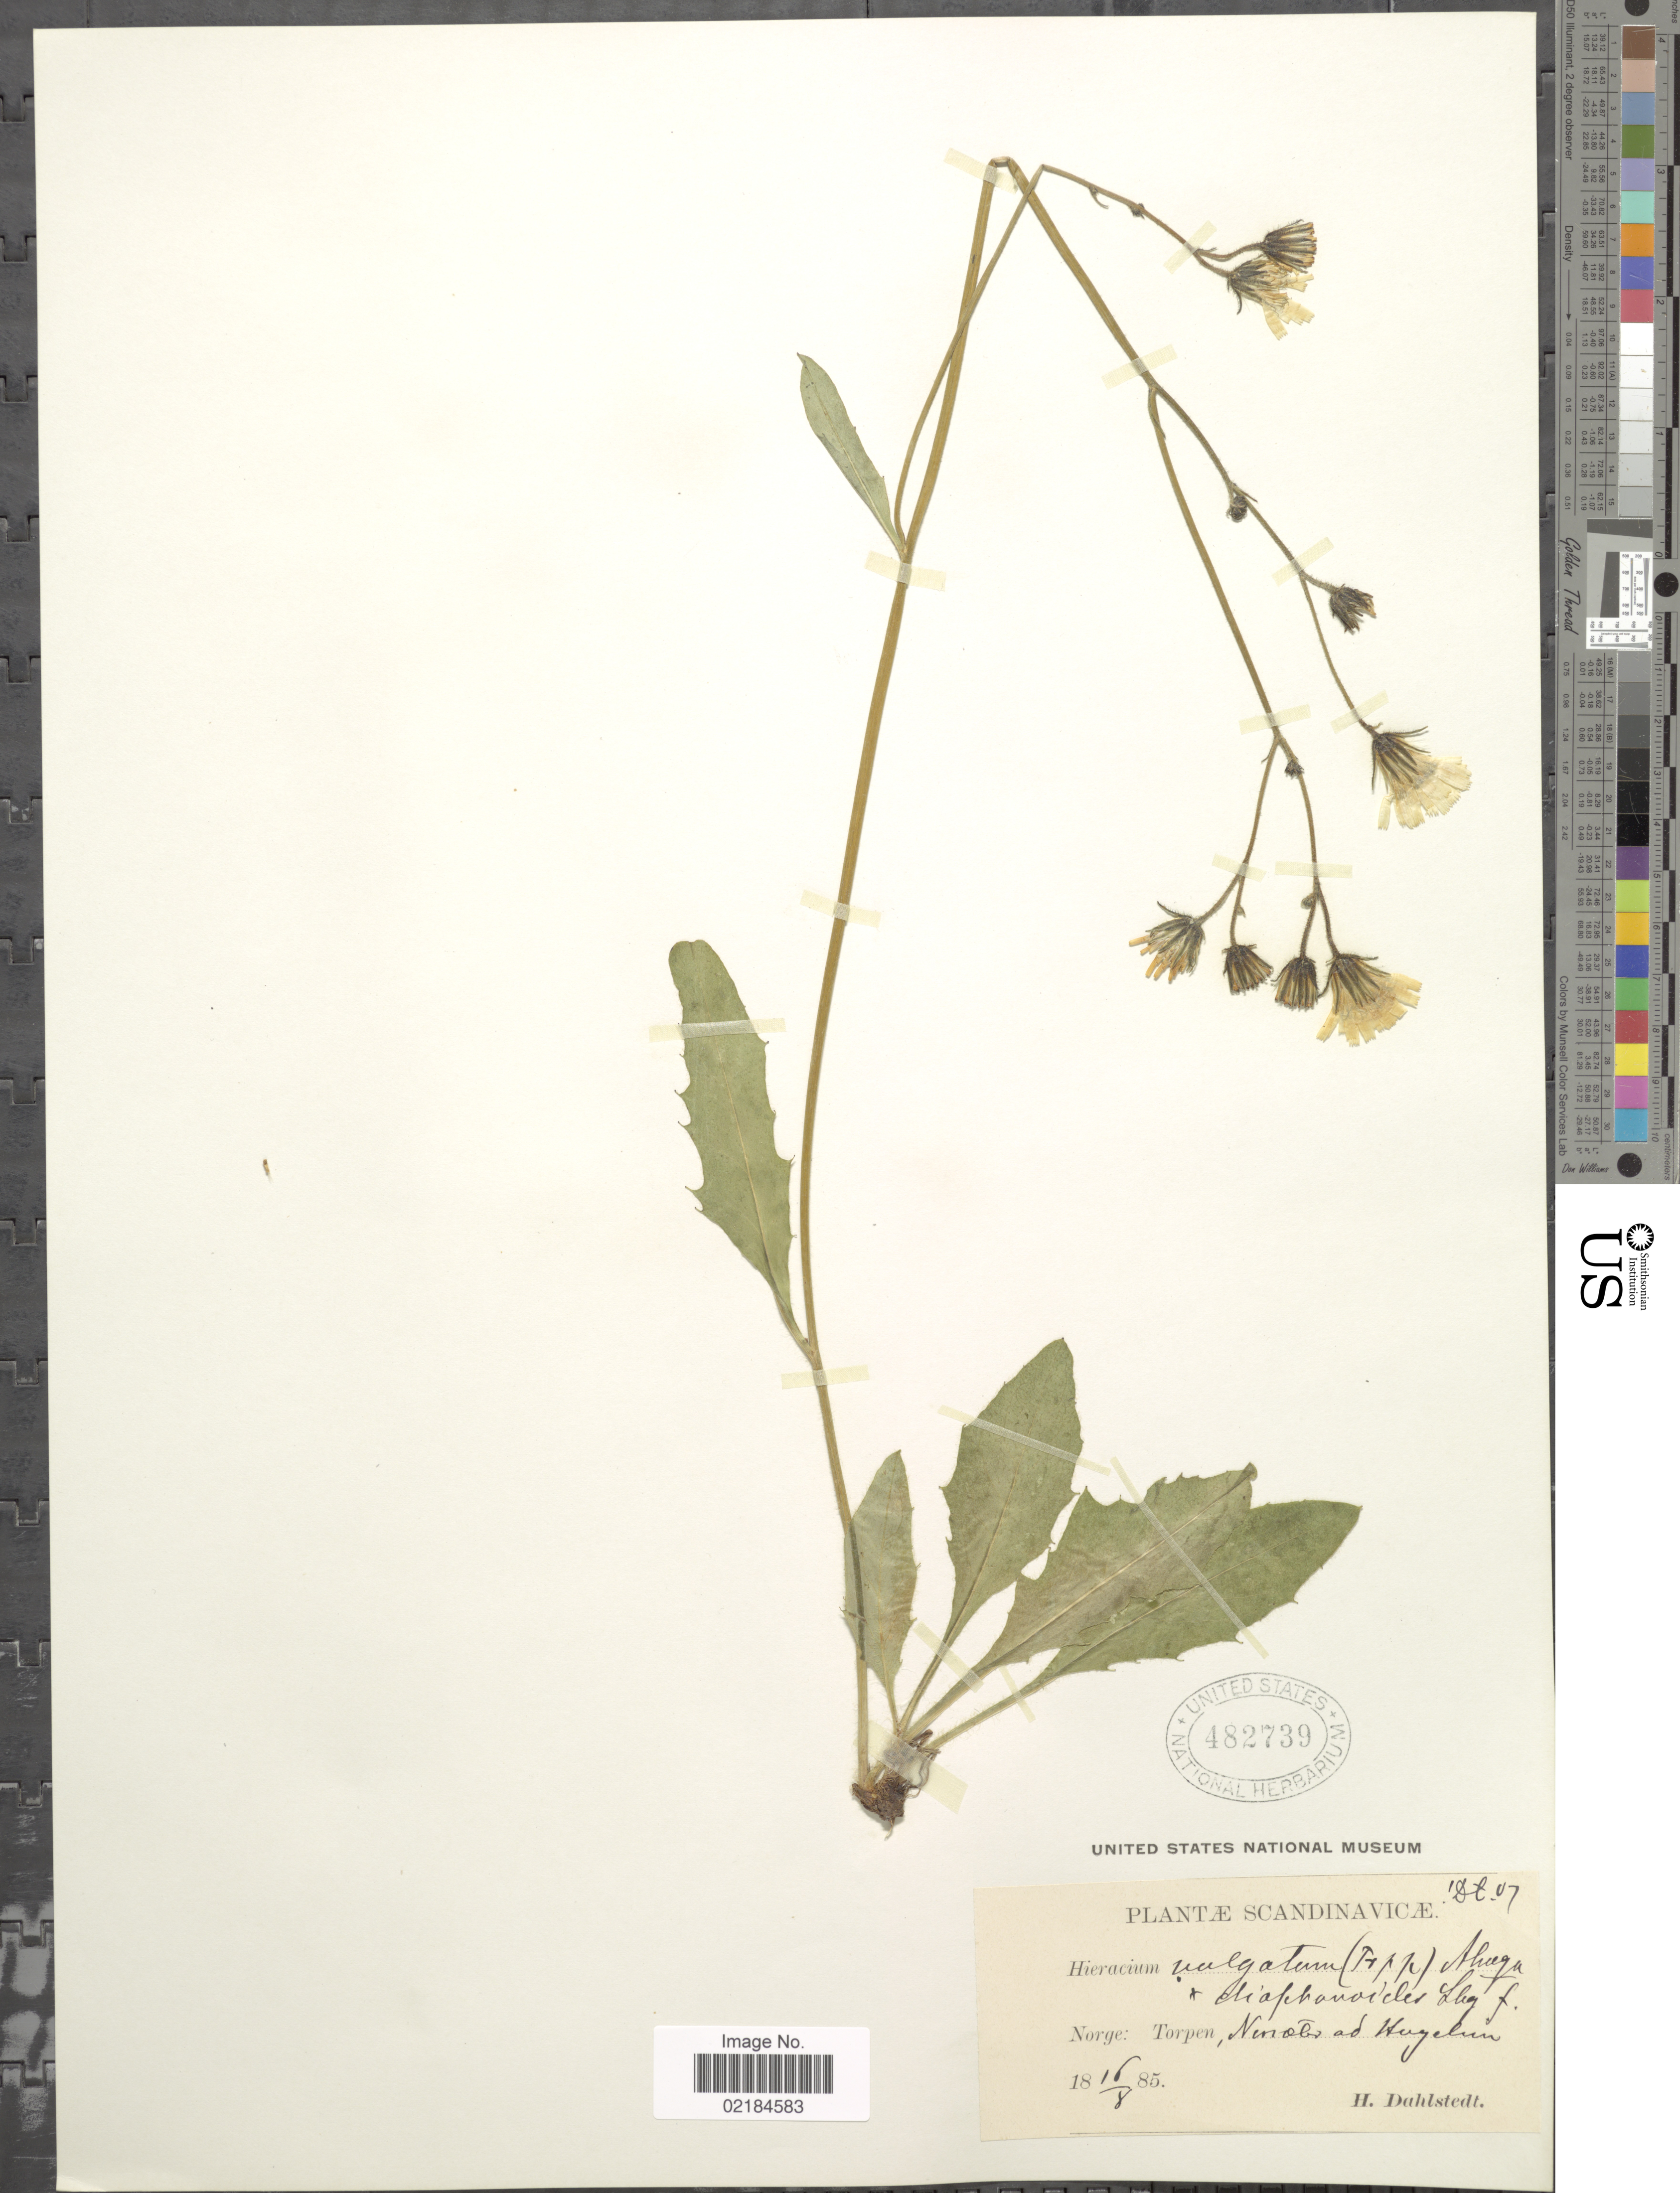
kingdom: Plantae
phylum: Tracheophyta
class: Magnoliopsida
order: Asterales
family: Asteraceae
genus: Hieracium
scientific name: Hieracium lachenalii subsp. cruenifolium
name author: (Dahlst. & Lübeck) Zahn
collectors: H. G. Dahlstedt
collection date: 1885-08-16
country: Norway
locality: Scandinavicae, Norge: Torpen,. Neober ad Hugelein [interpreted]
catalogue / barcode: US 482739